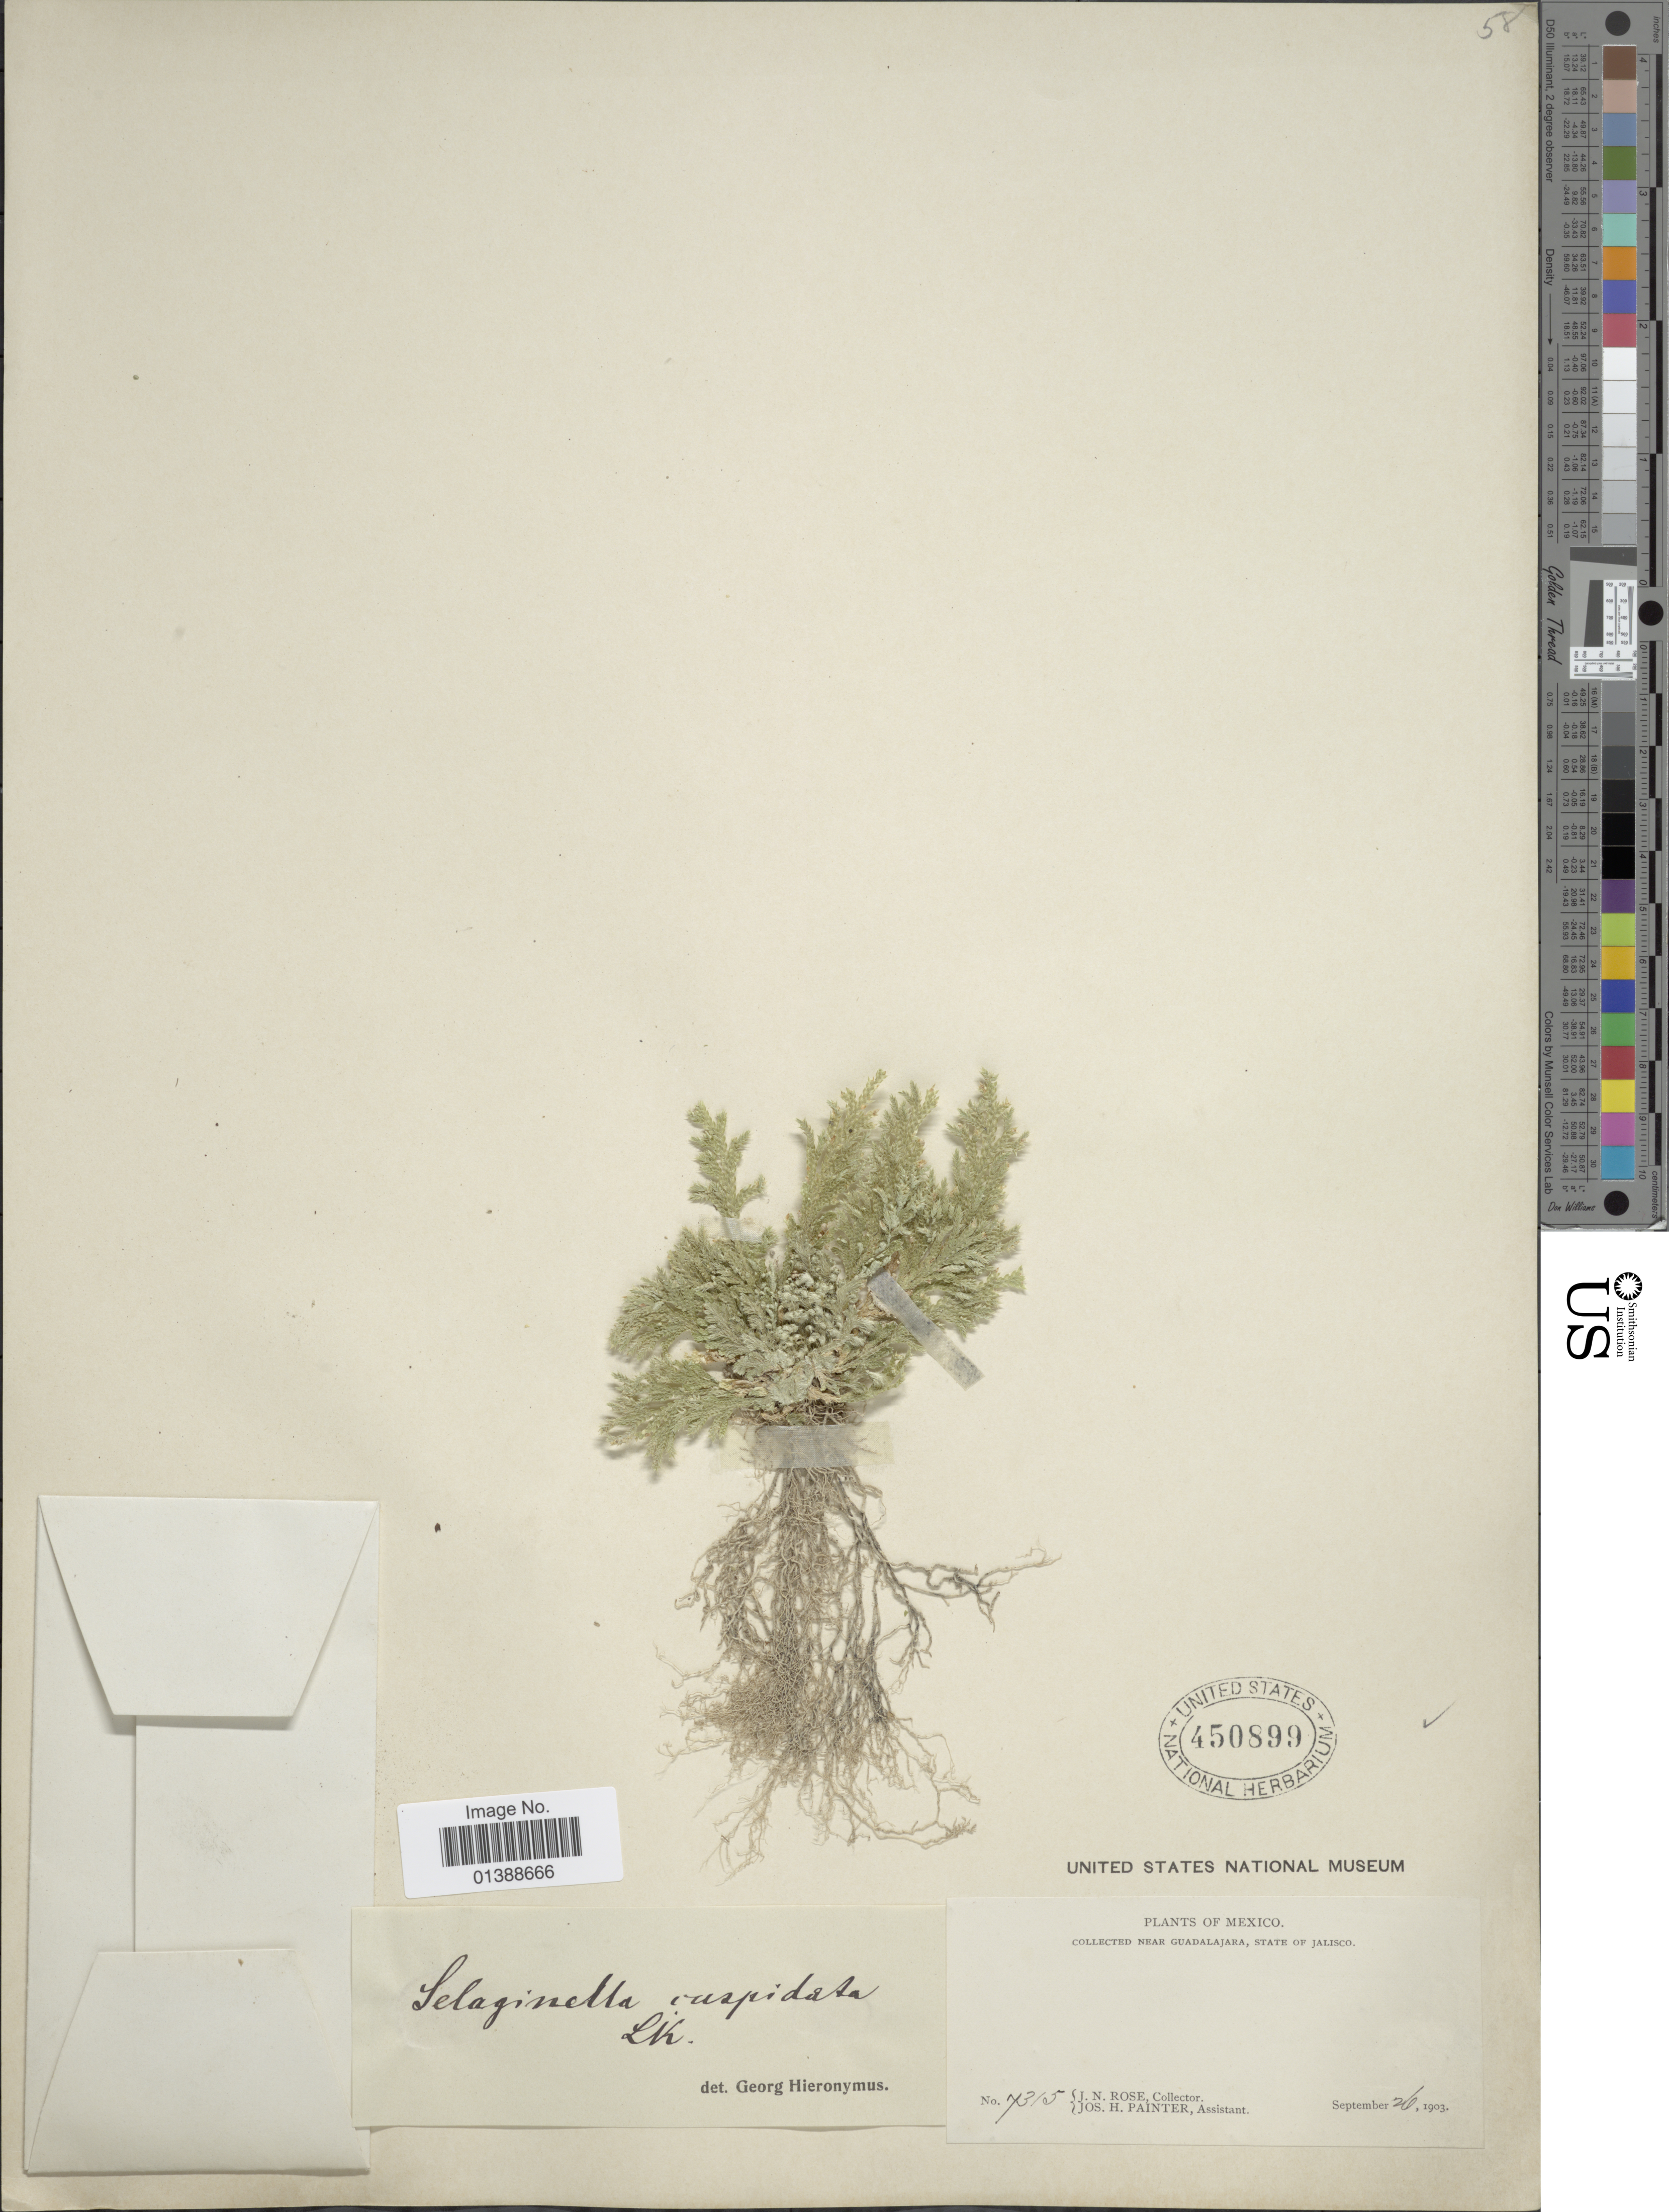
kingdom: Plantae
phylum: Tracheophyta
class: Lycopodiopsida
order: Selaginellales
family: Selaginellaceae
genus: Selaginella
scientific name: Selaginella pallescens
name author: (C. Presl) Spring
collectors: J. N. Rose & J. H. Painter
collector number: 7315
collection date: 1903-09-26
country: Mexico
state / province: Jalisco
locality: Near Guadalajara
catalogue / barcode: US 450899